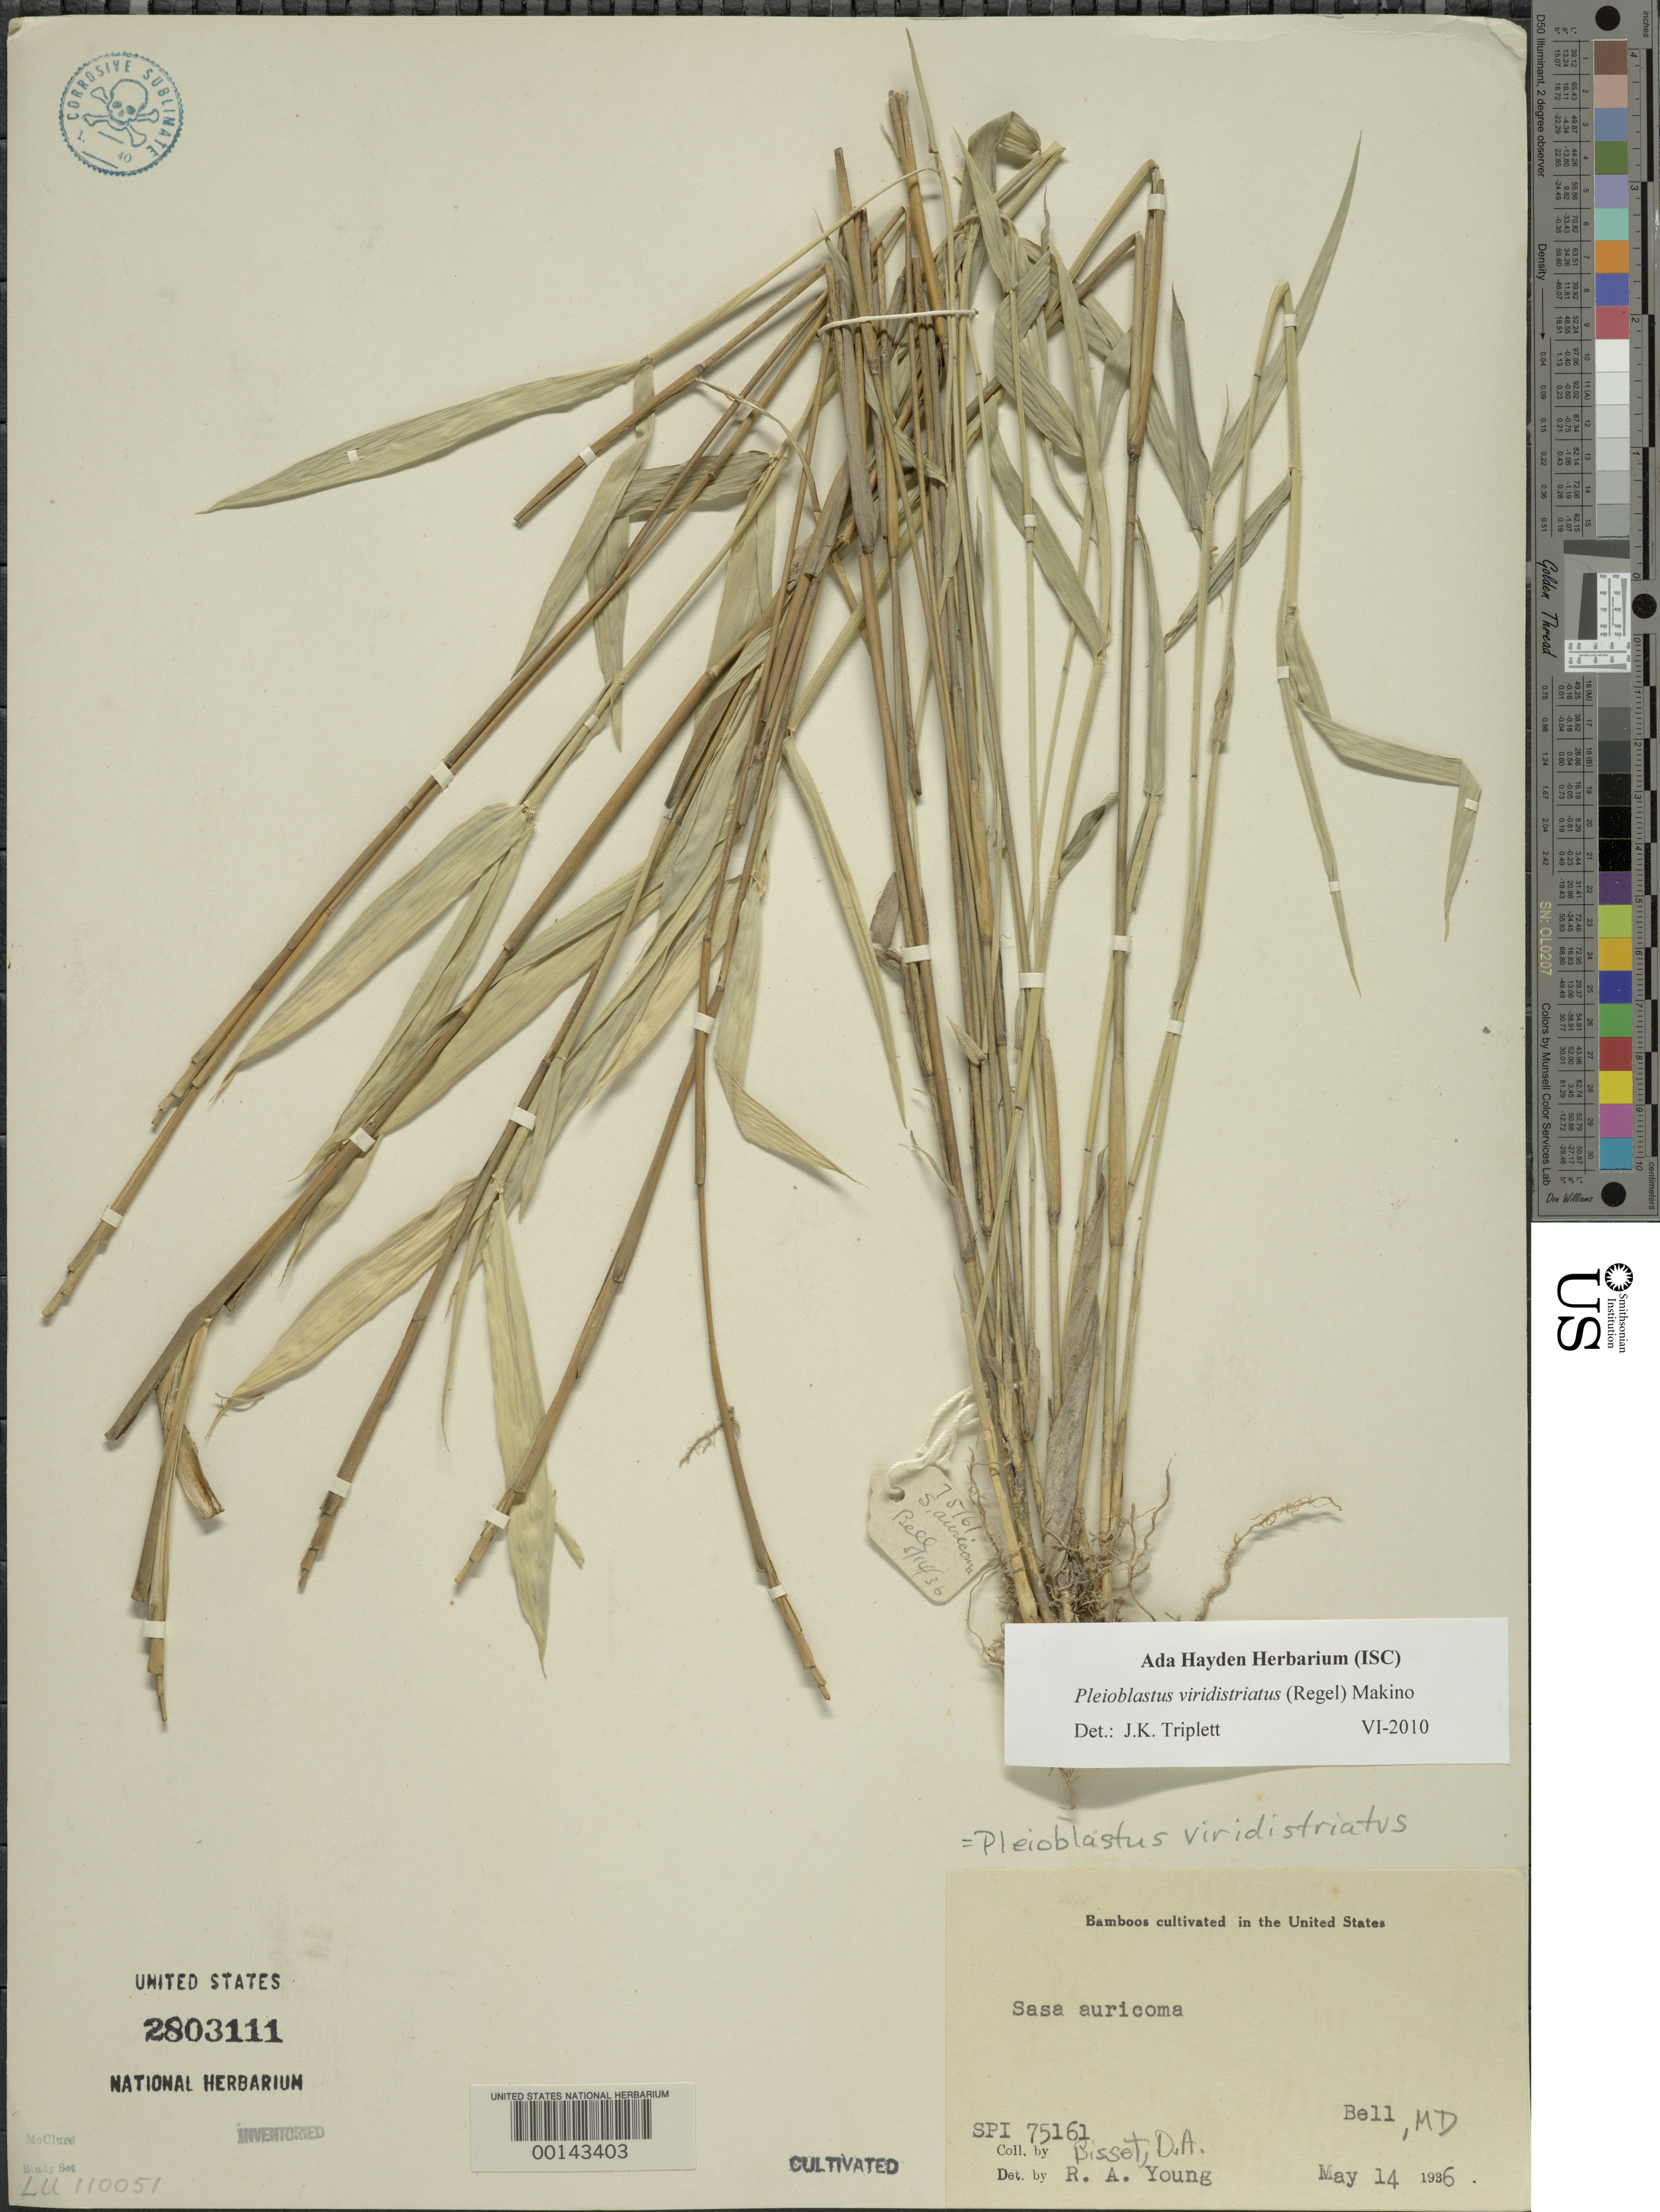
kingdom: Plantae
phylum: Tracheophyta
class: Liliopsida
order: Poales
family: Poaceae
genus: Pleioblastus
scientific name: Pleioblastus viridistriatus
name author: (Regel) Makino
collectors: R. A. Young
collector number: SPI 75161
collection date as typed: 14 May 1936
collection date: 1936-05-14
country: United States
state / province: Maryland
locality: Bell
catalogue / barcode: US 2803111